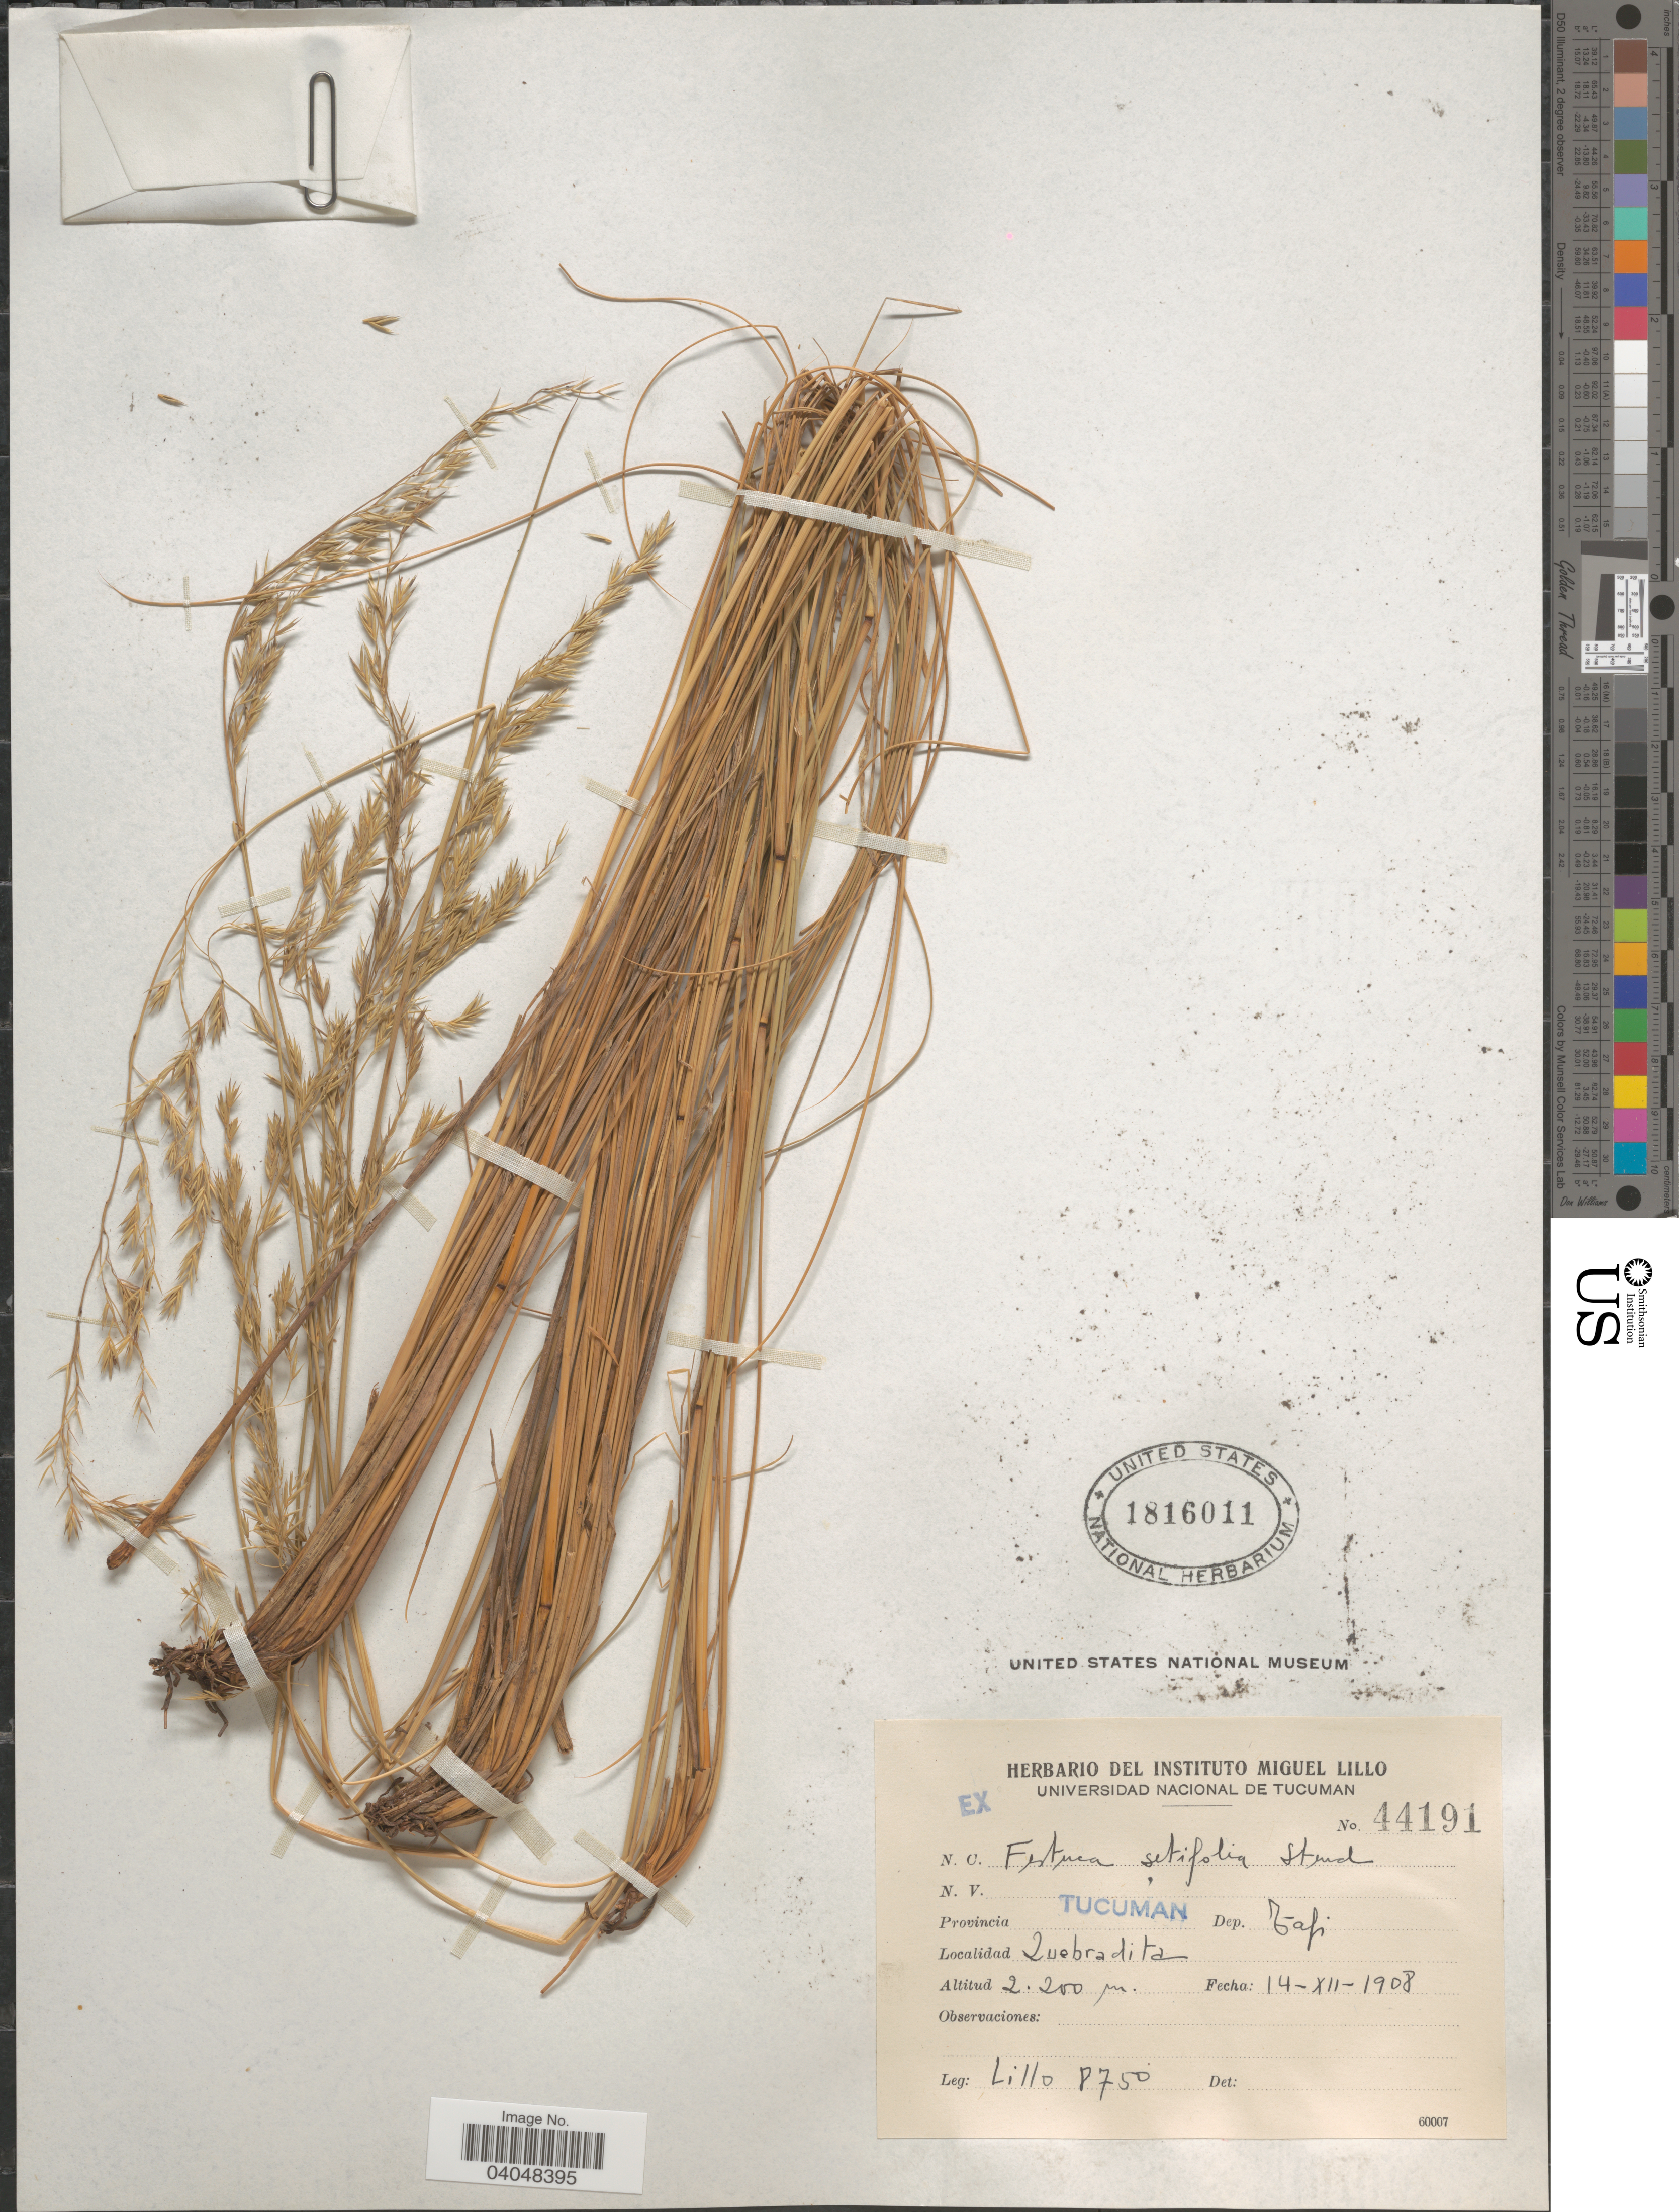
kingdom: Plantae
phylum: Tracheophyta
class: Liliopsida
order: Poales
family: Poaceae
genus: Festuca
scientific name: Festuca setifolia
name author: Steud. ex Griseb.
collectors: M. Lillo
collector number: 8750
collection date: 1908-12-14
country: Argentina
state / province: Tucuman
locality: Dep. Tafi. Quebradita.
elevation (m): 2200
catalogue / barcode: US 1816011